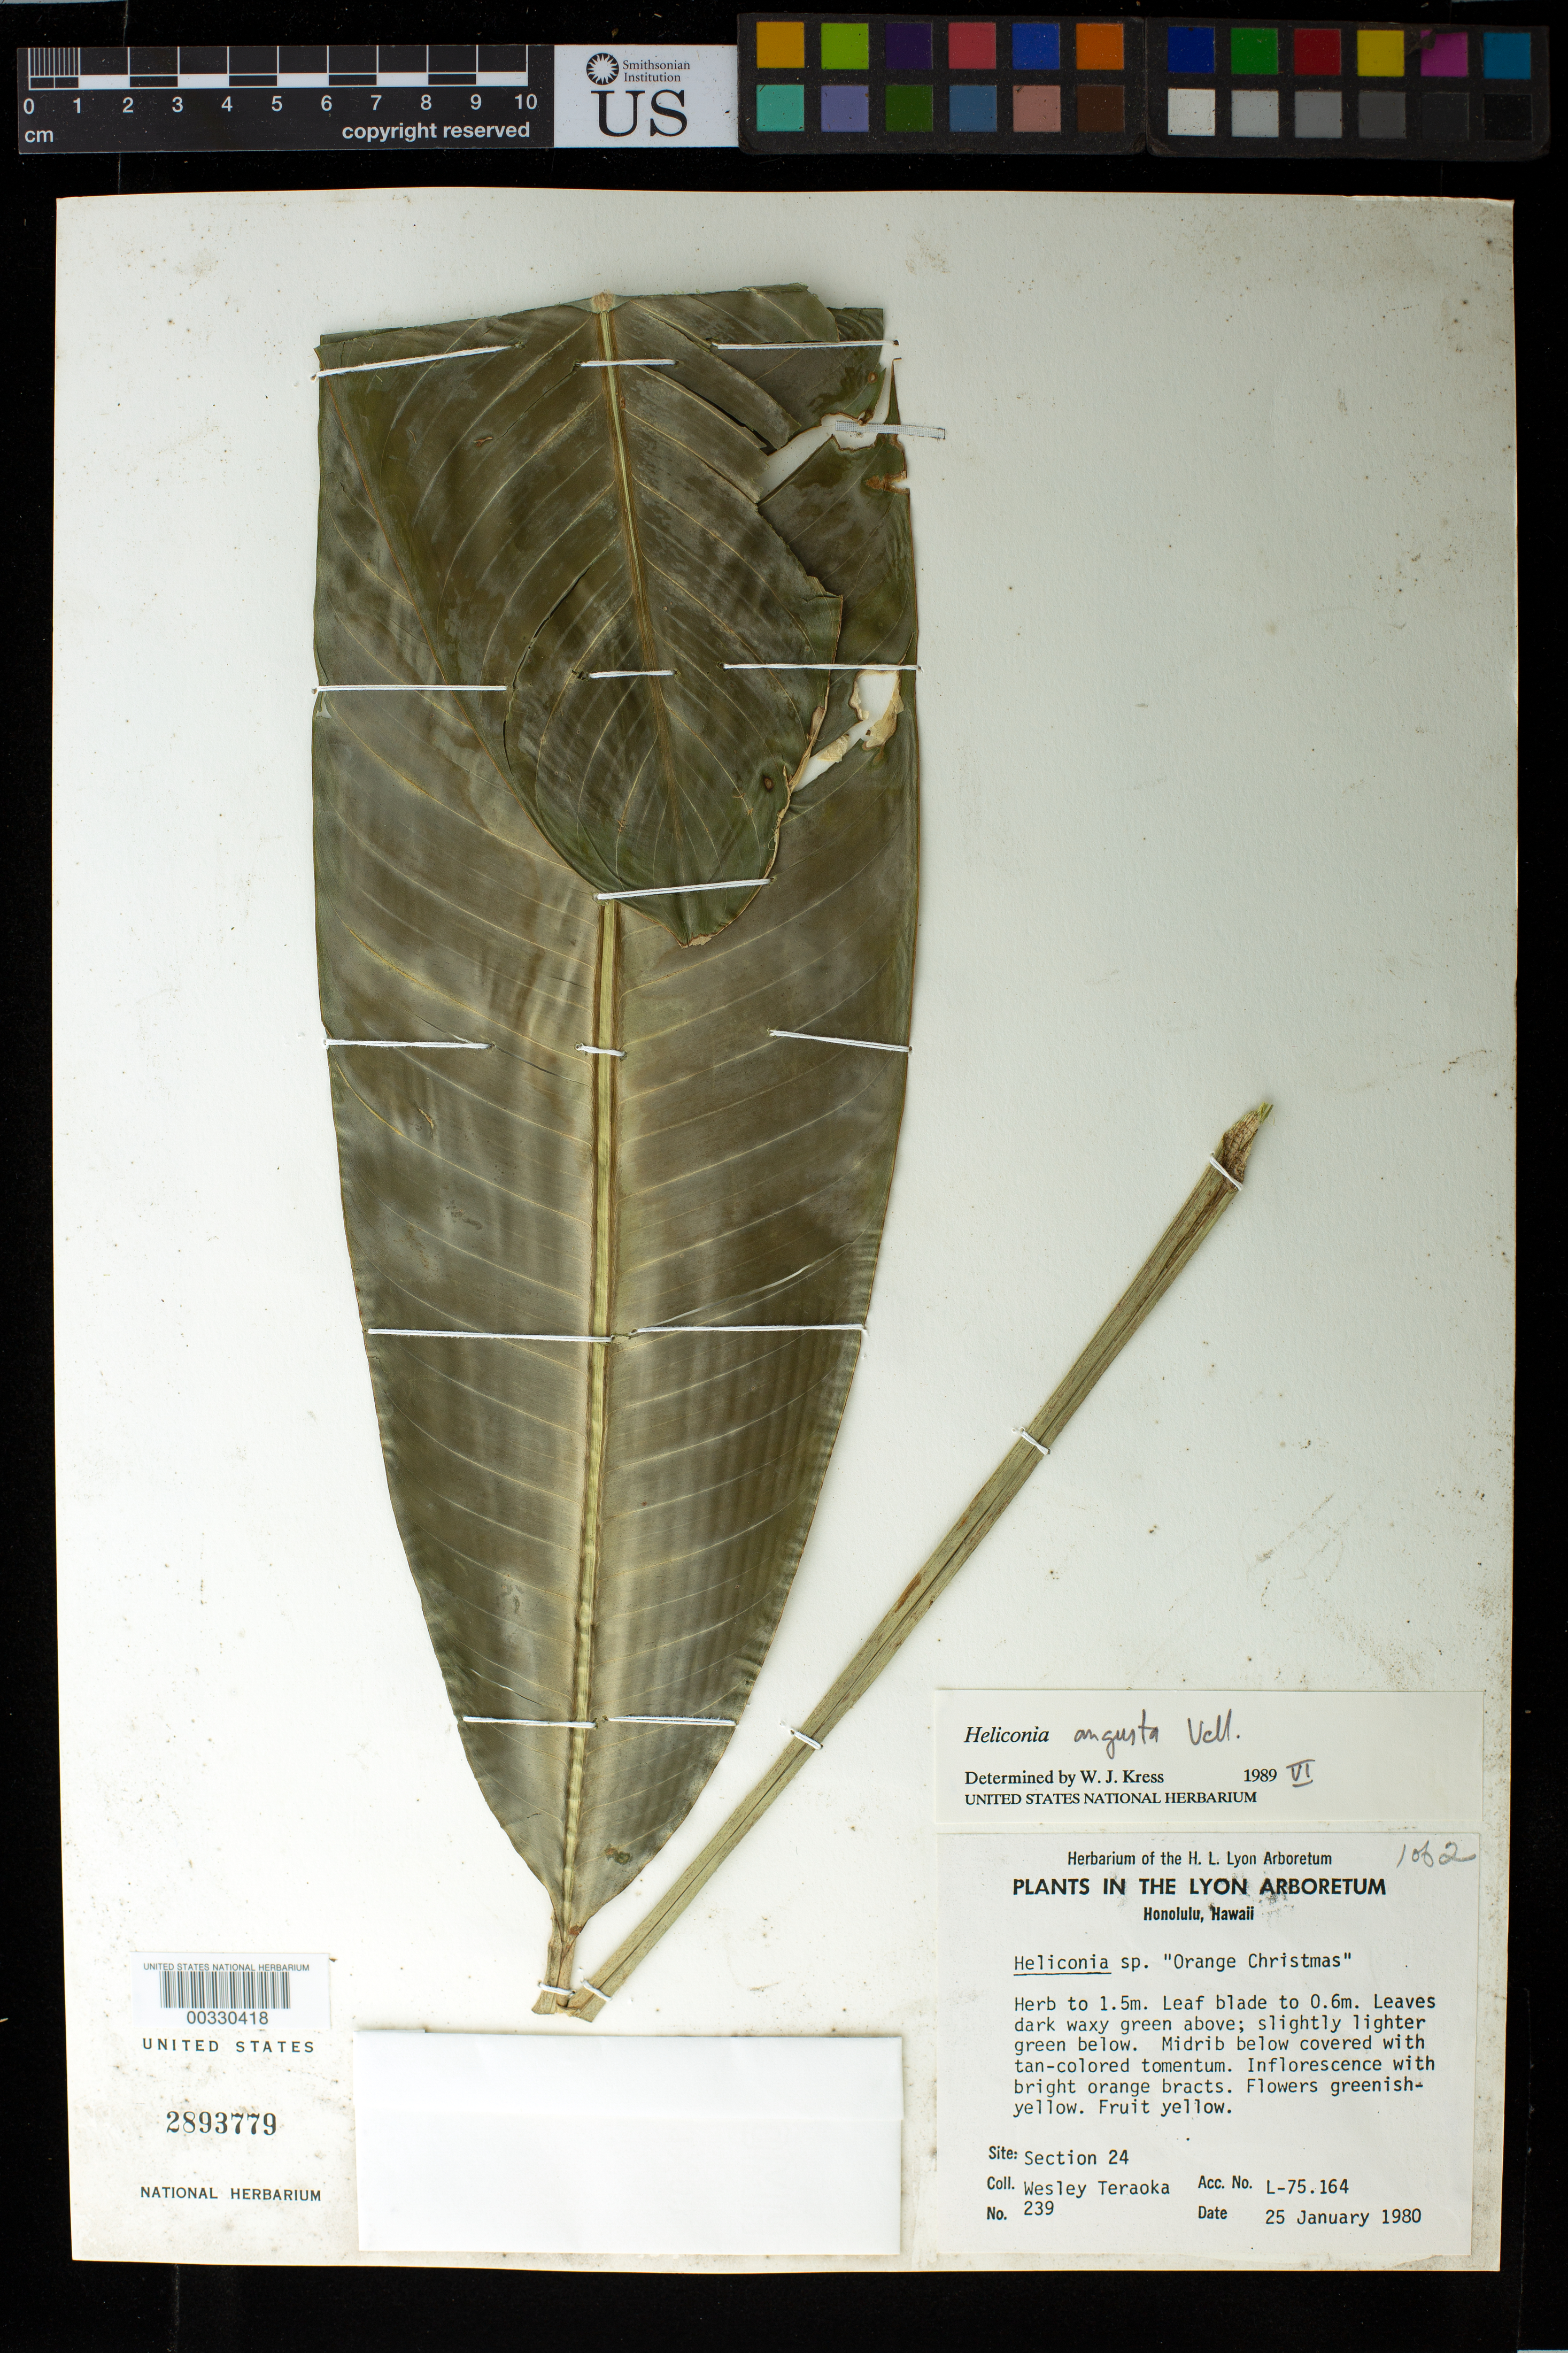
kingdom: Plantae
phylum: Tracheophyta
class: Liliopsida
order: Zingiberales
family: Heliconiaceae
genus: Heliconia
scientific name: Heliconia angusta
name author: Vell.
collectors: W. Teraoka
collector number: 239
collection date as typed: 25 Jan 1980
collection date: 1980-01-25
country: United States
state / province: Hawaii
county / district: Honolulu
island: Oahu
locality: Honolulu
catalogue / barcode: US 2893779